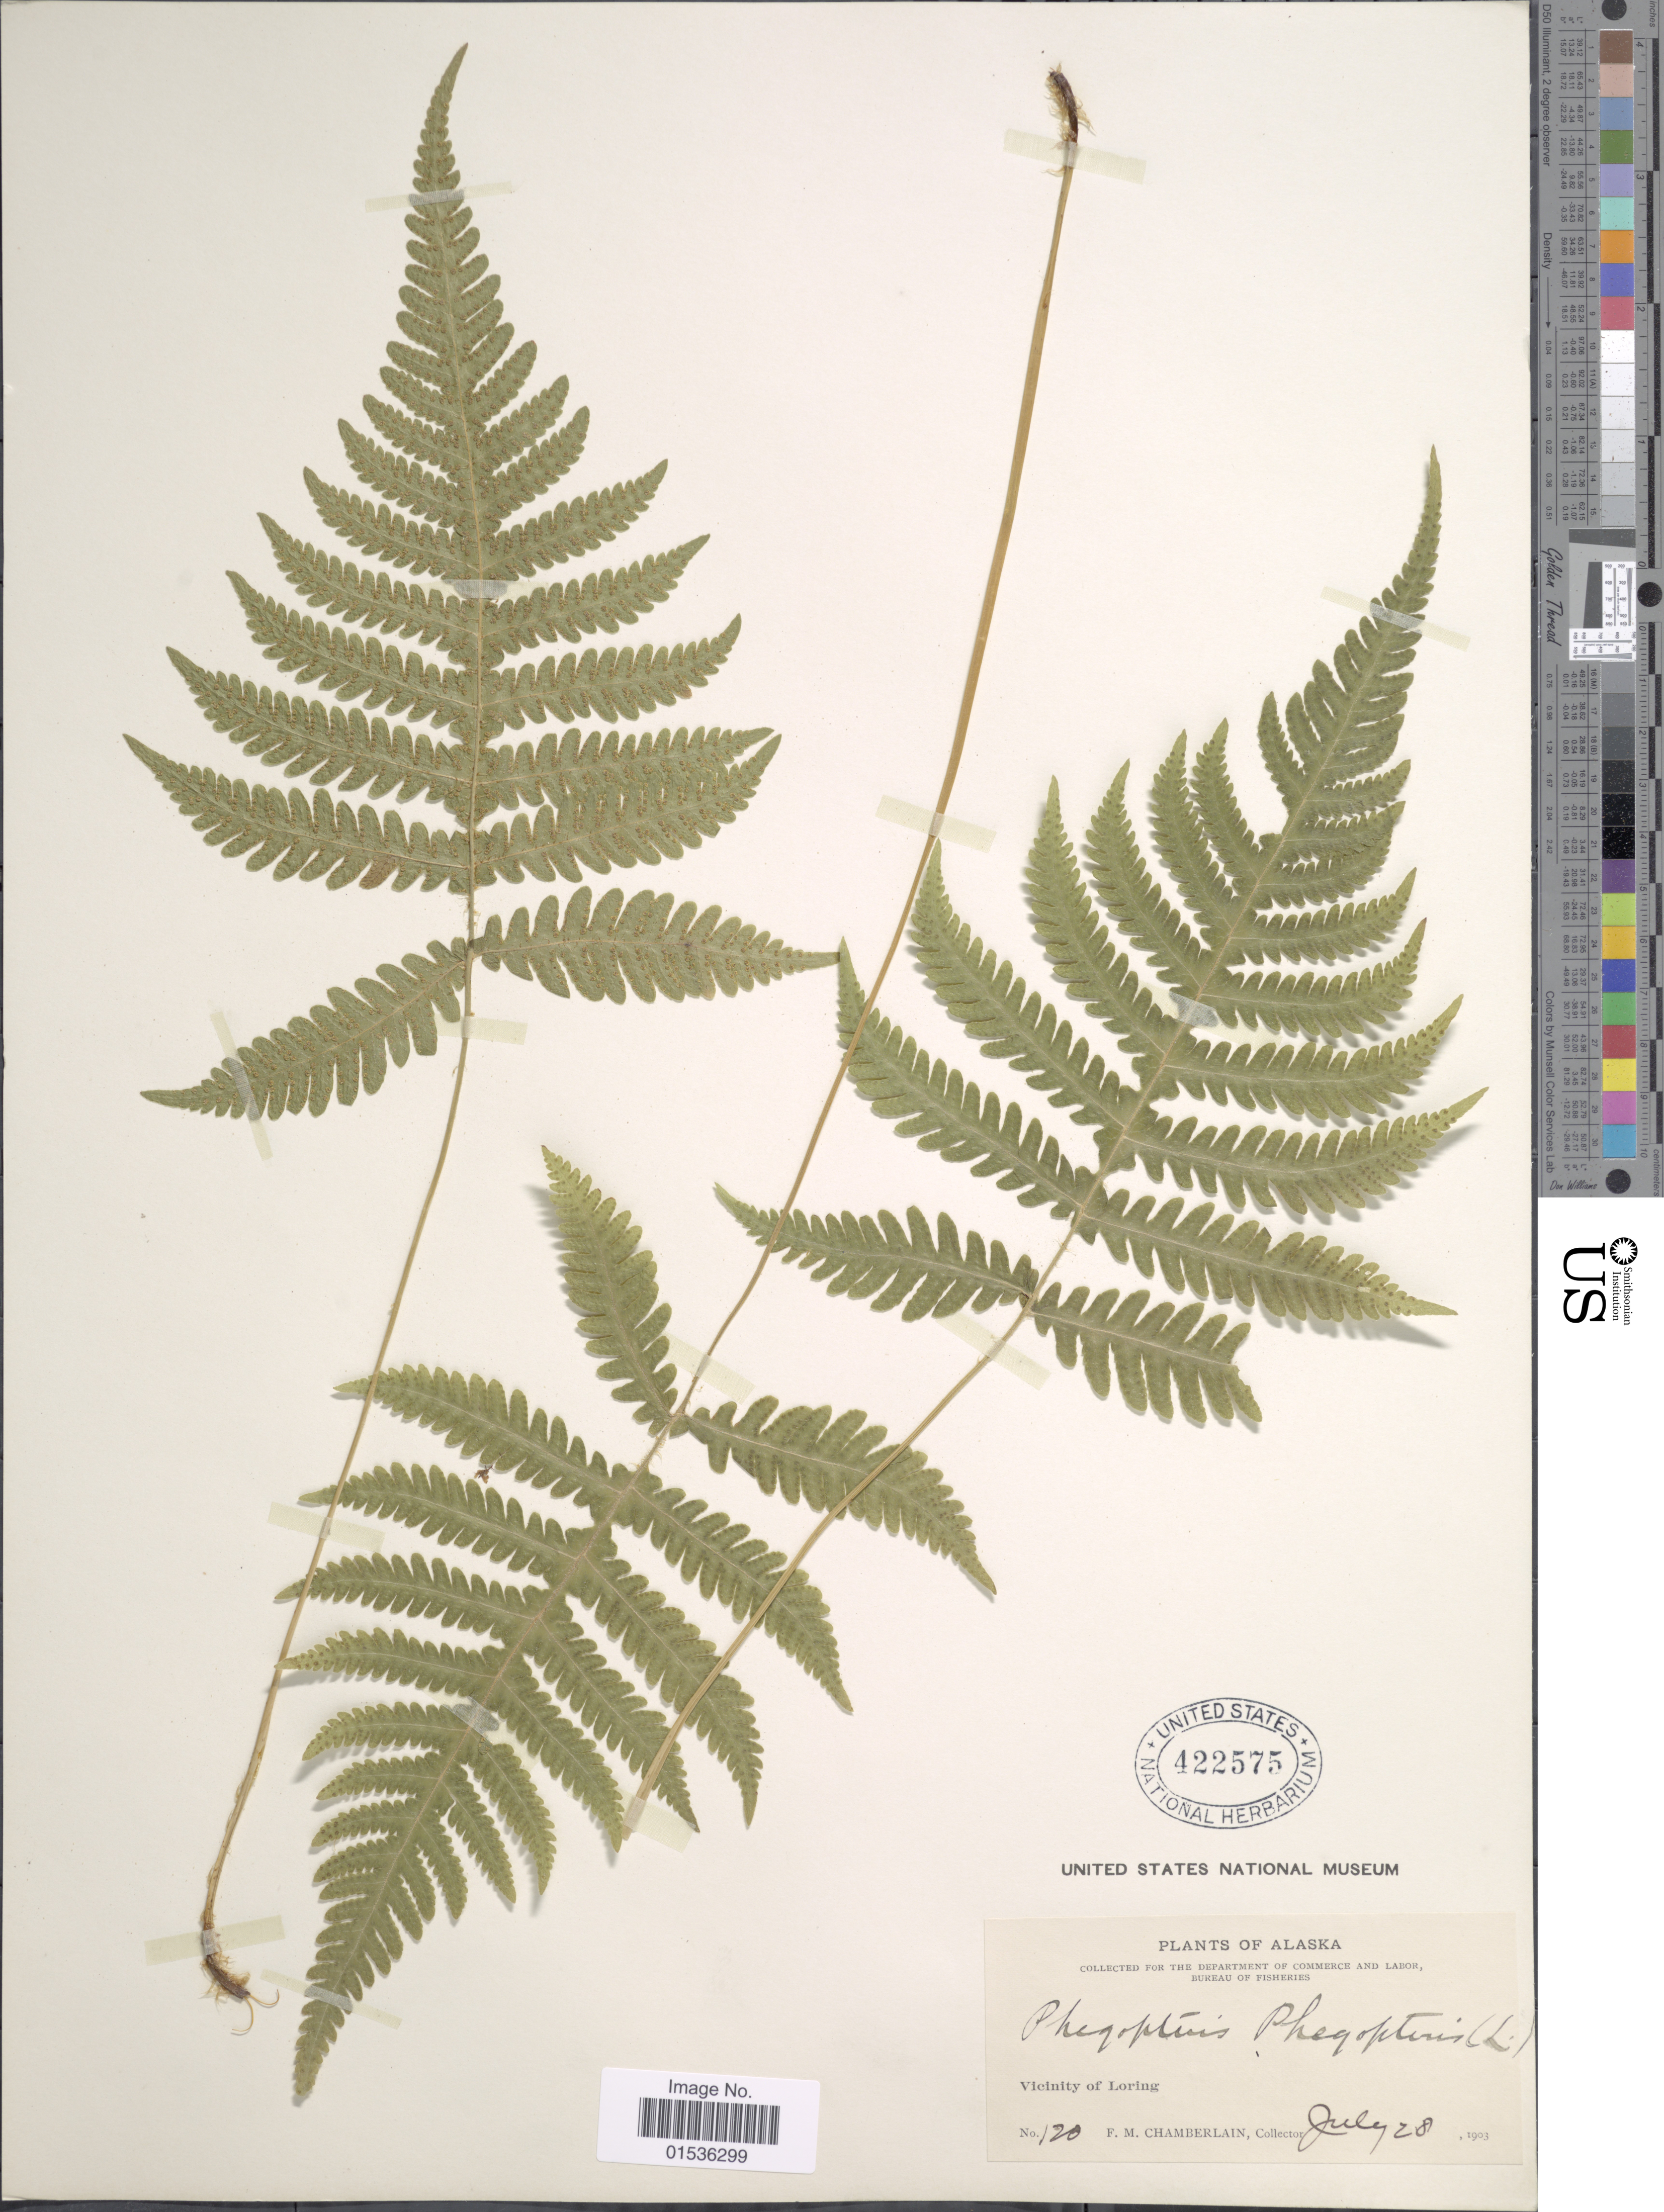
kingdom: Plantae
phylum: Tracheophyta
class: Polypodiopsida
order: Polypodiales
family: Thelypteridaceae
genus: Phegopteris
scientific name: Phegopteris connectilis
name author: (Michx.) Watt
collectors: F. Chamberlain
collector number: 120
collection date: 1903-07-28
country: United States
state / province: Alaska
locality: Alaska, Vicinity Loring.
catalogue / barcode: US 422575